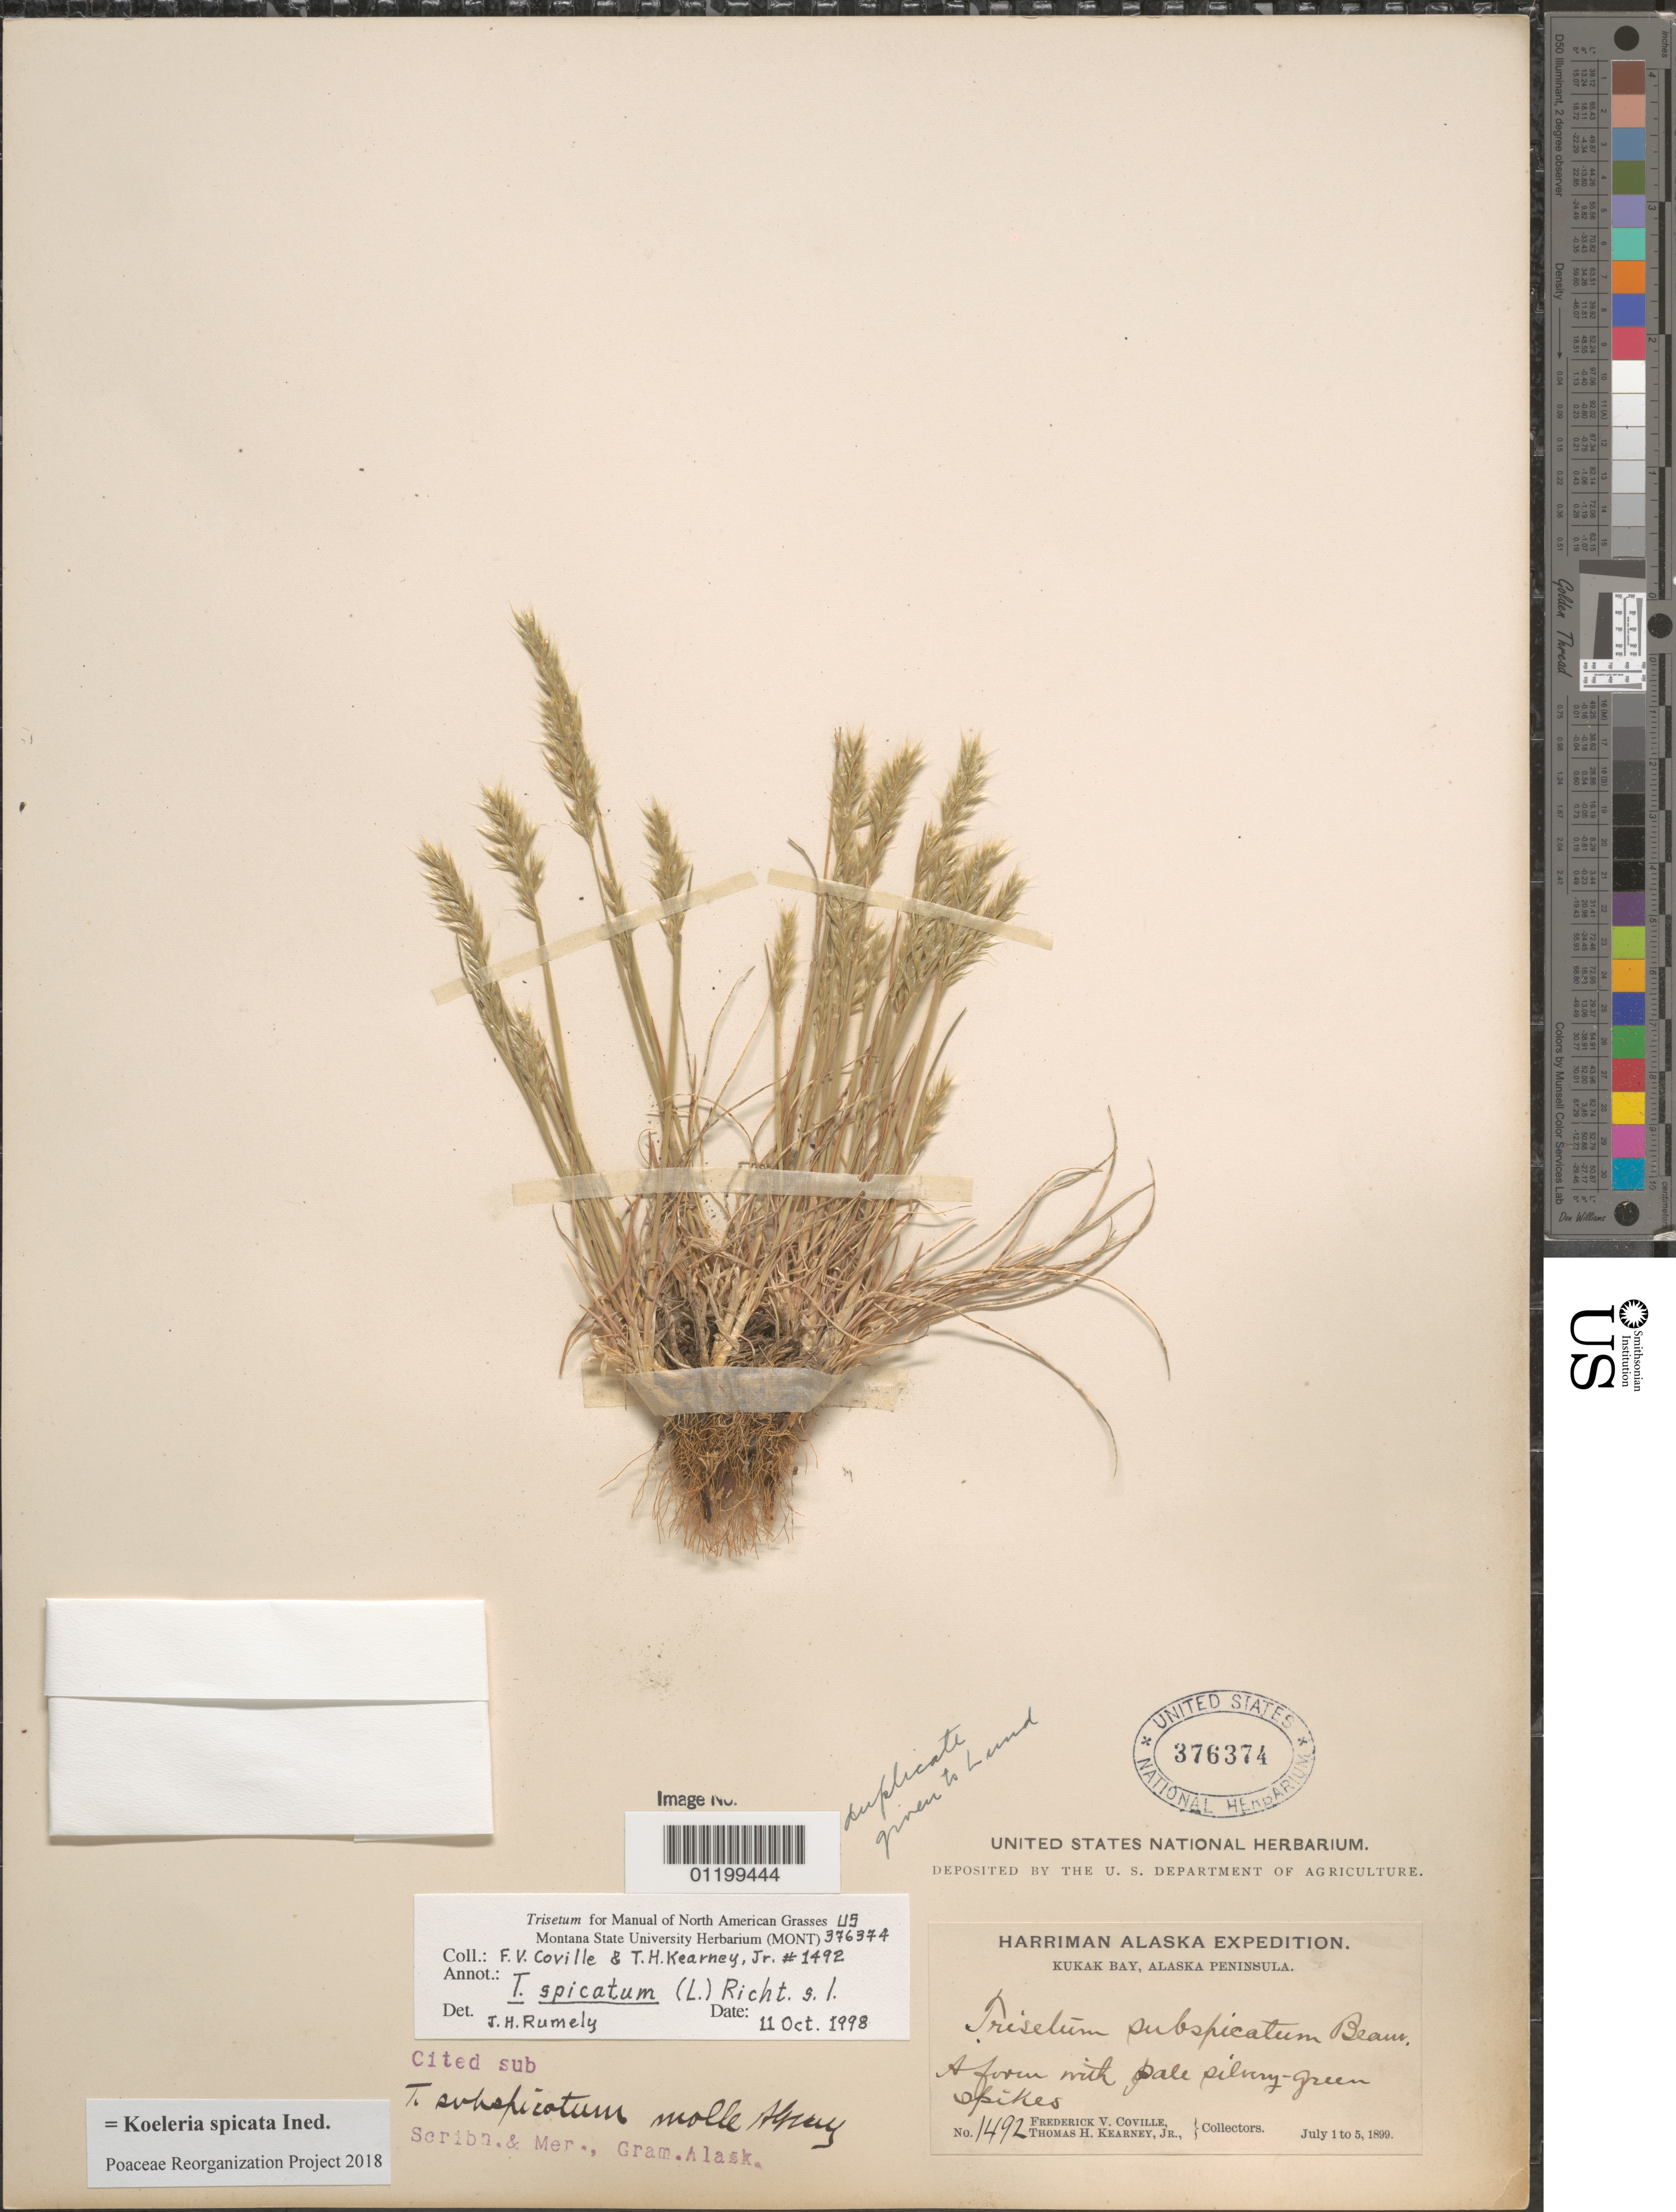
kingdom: Plantae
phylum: Tracheophyta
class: Liliopsida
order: Poales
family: Poaceae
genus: Koeleria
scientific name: Koeleria spicata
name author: (L.) Barberá et al.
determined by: Poaceae Reorganization Project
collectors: F. V. Coville & F. Funston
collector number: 1492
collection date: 1899-07-01/1899-07-05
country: United States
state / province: Alaska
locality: Kukak Bay, Alaska Peninsula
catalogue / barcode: US 376374